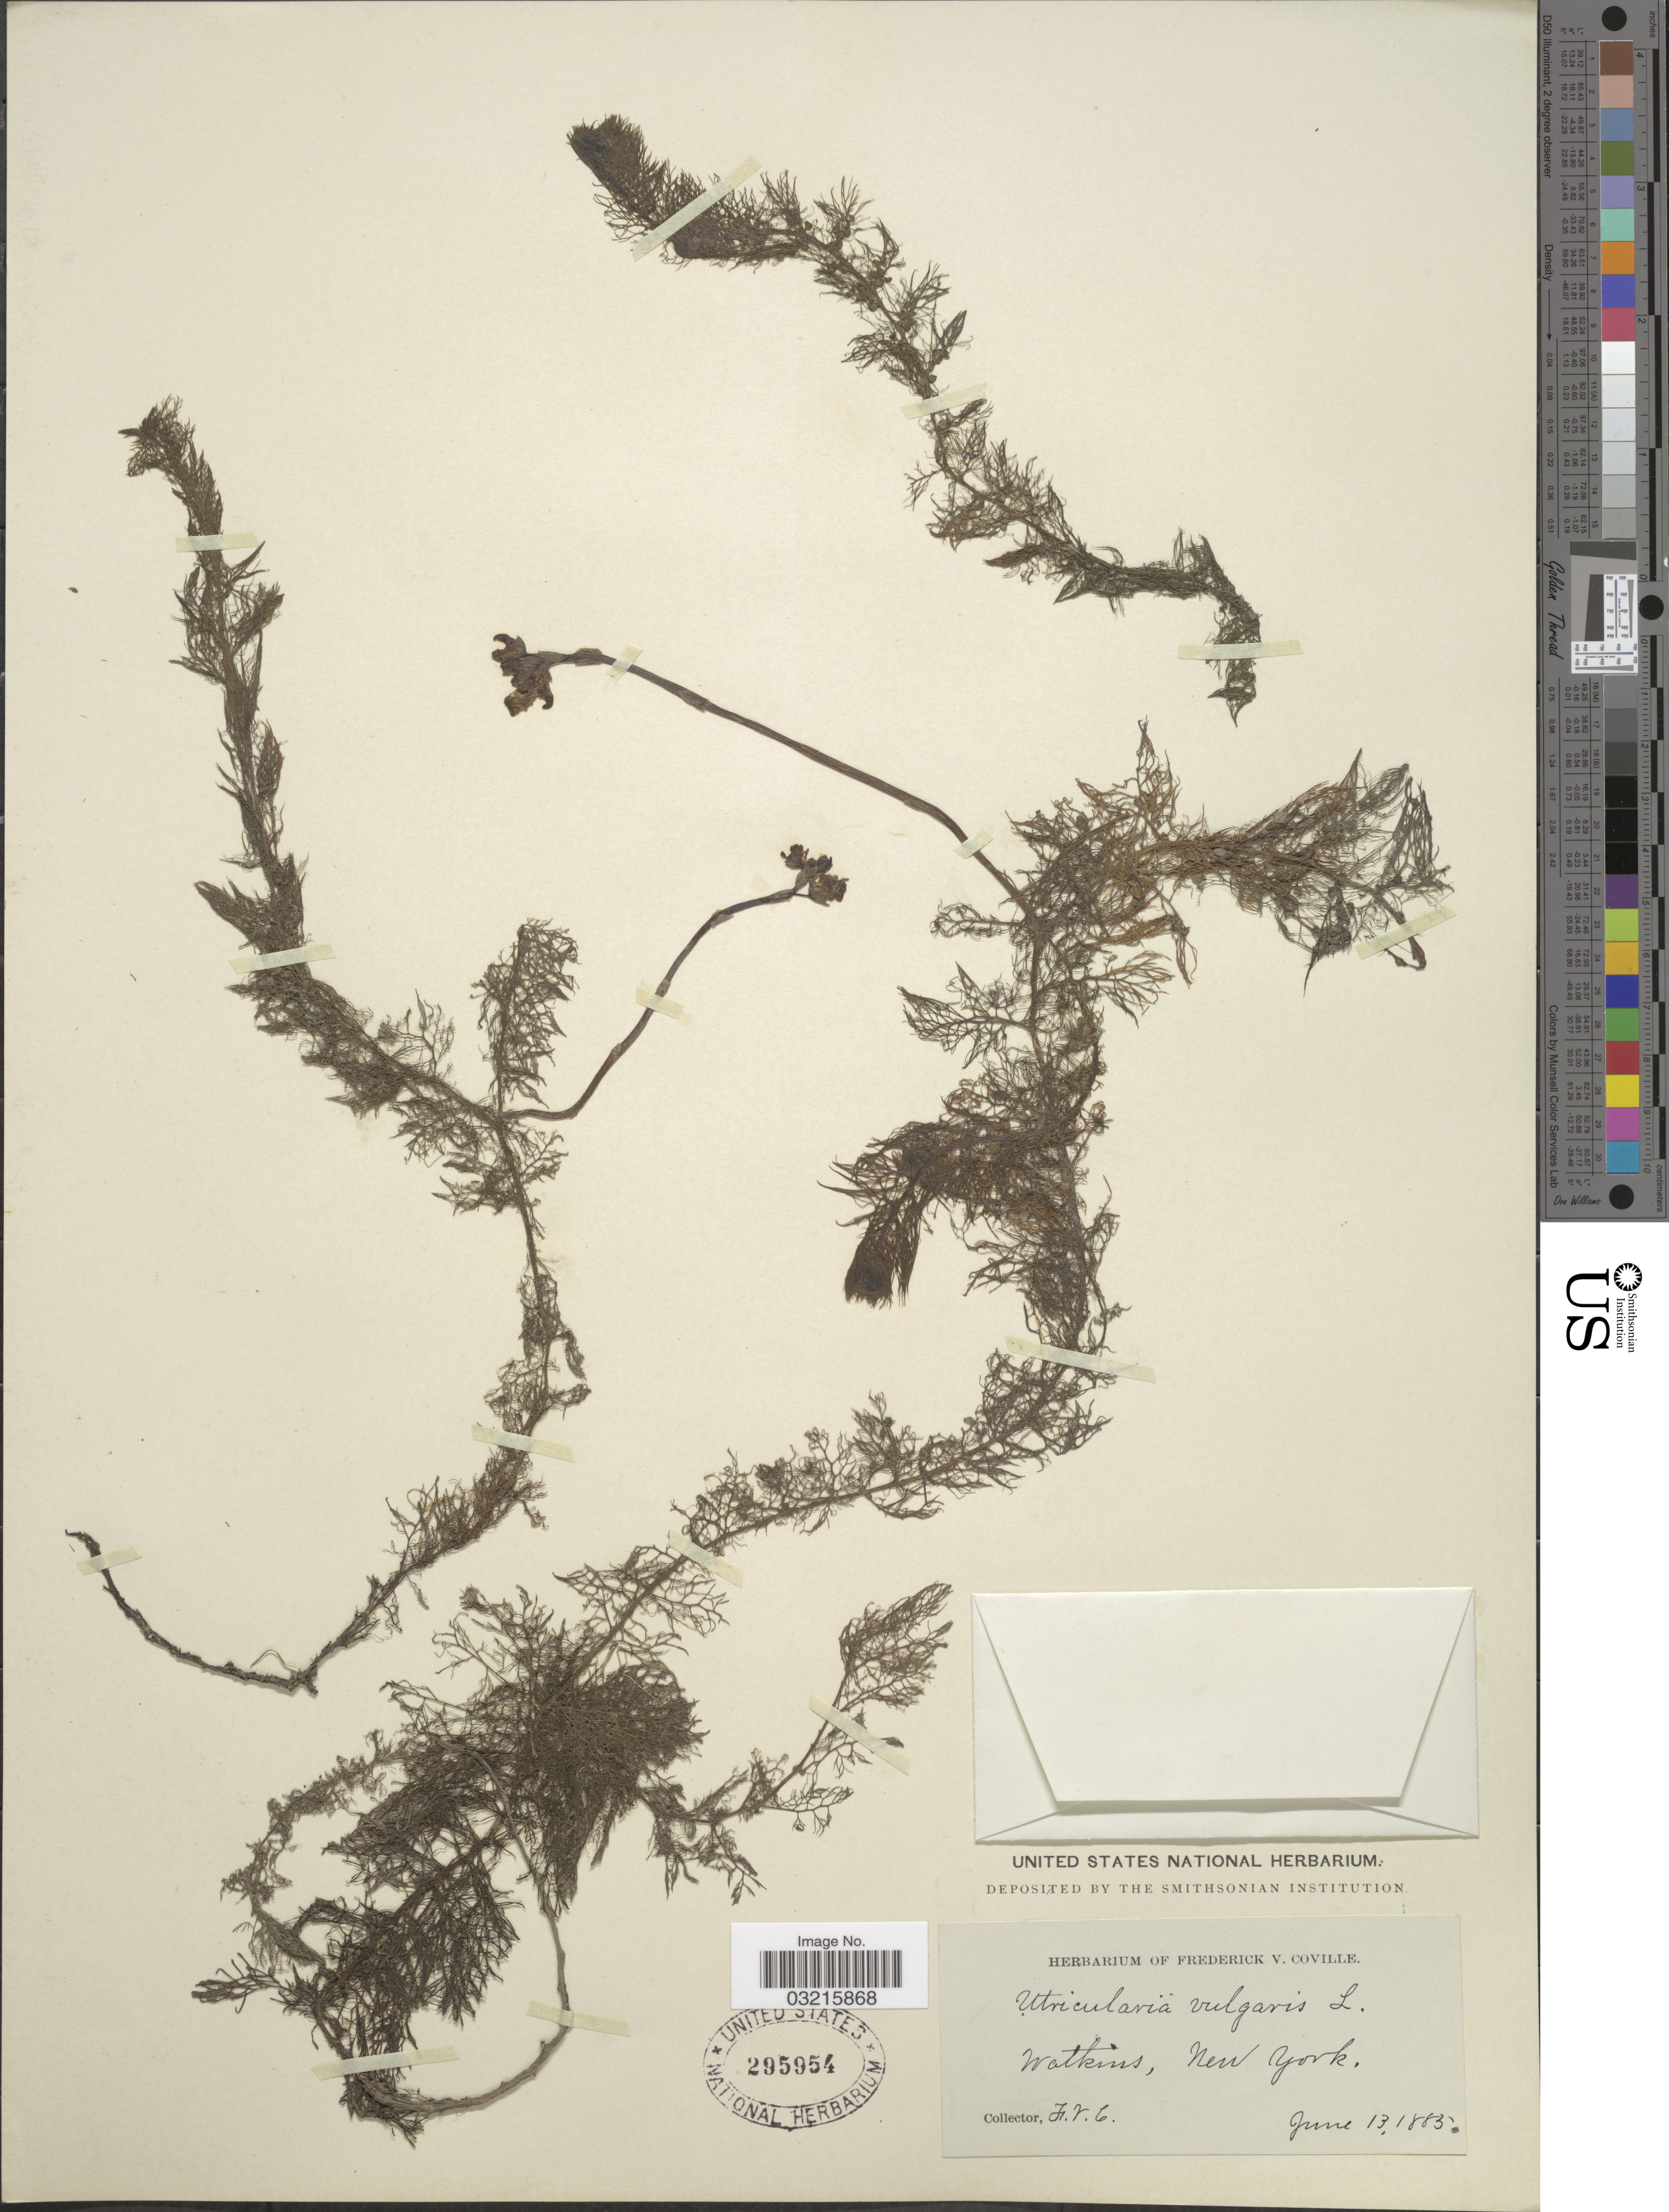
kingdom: Plantae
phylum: Tracheophyta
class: Magnoliopsida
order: Lamiales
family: Lentibulariaceae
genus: Utricularia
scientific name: Utricularia vulgaris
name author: L.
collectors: F. V. Coville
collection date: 1885-06-13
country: United States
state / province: New York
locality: Watkins.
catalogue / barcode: US 295954